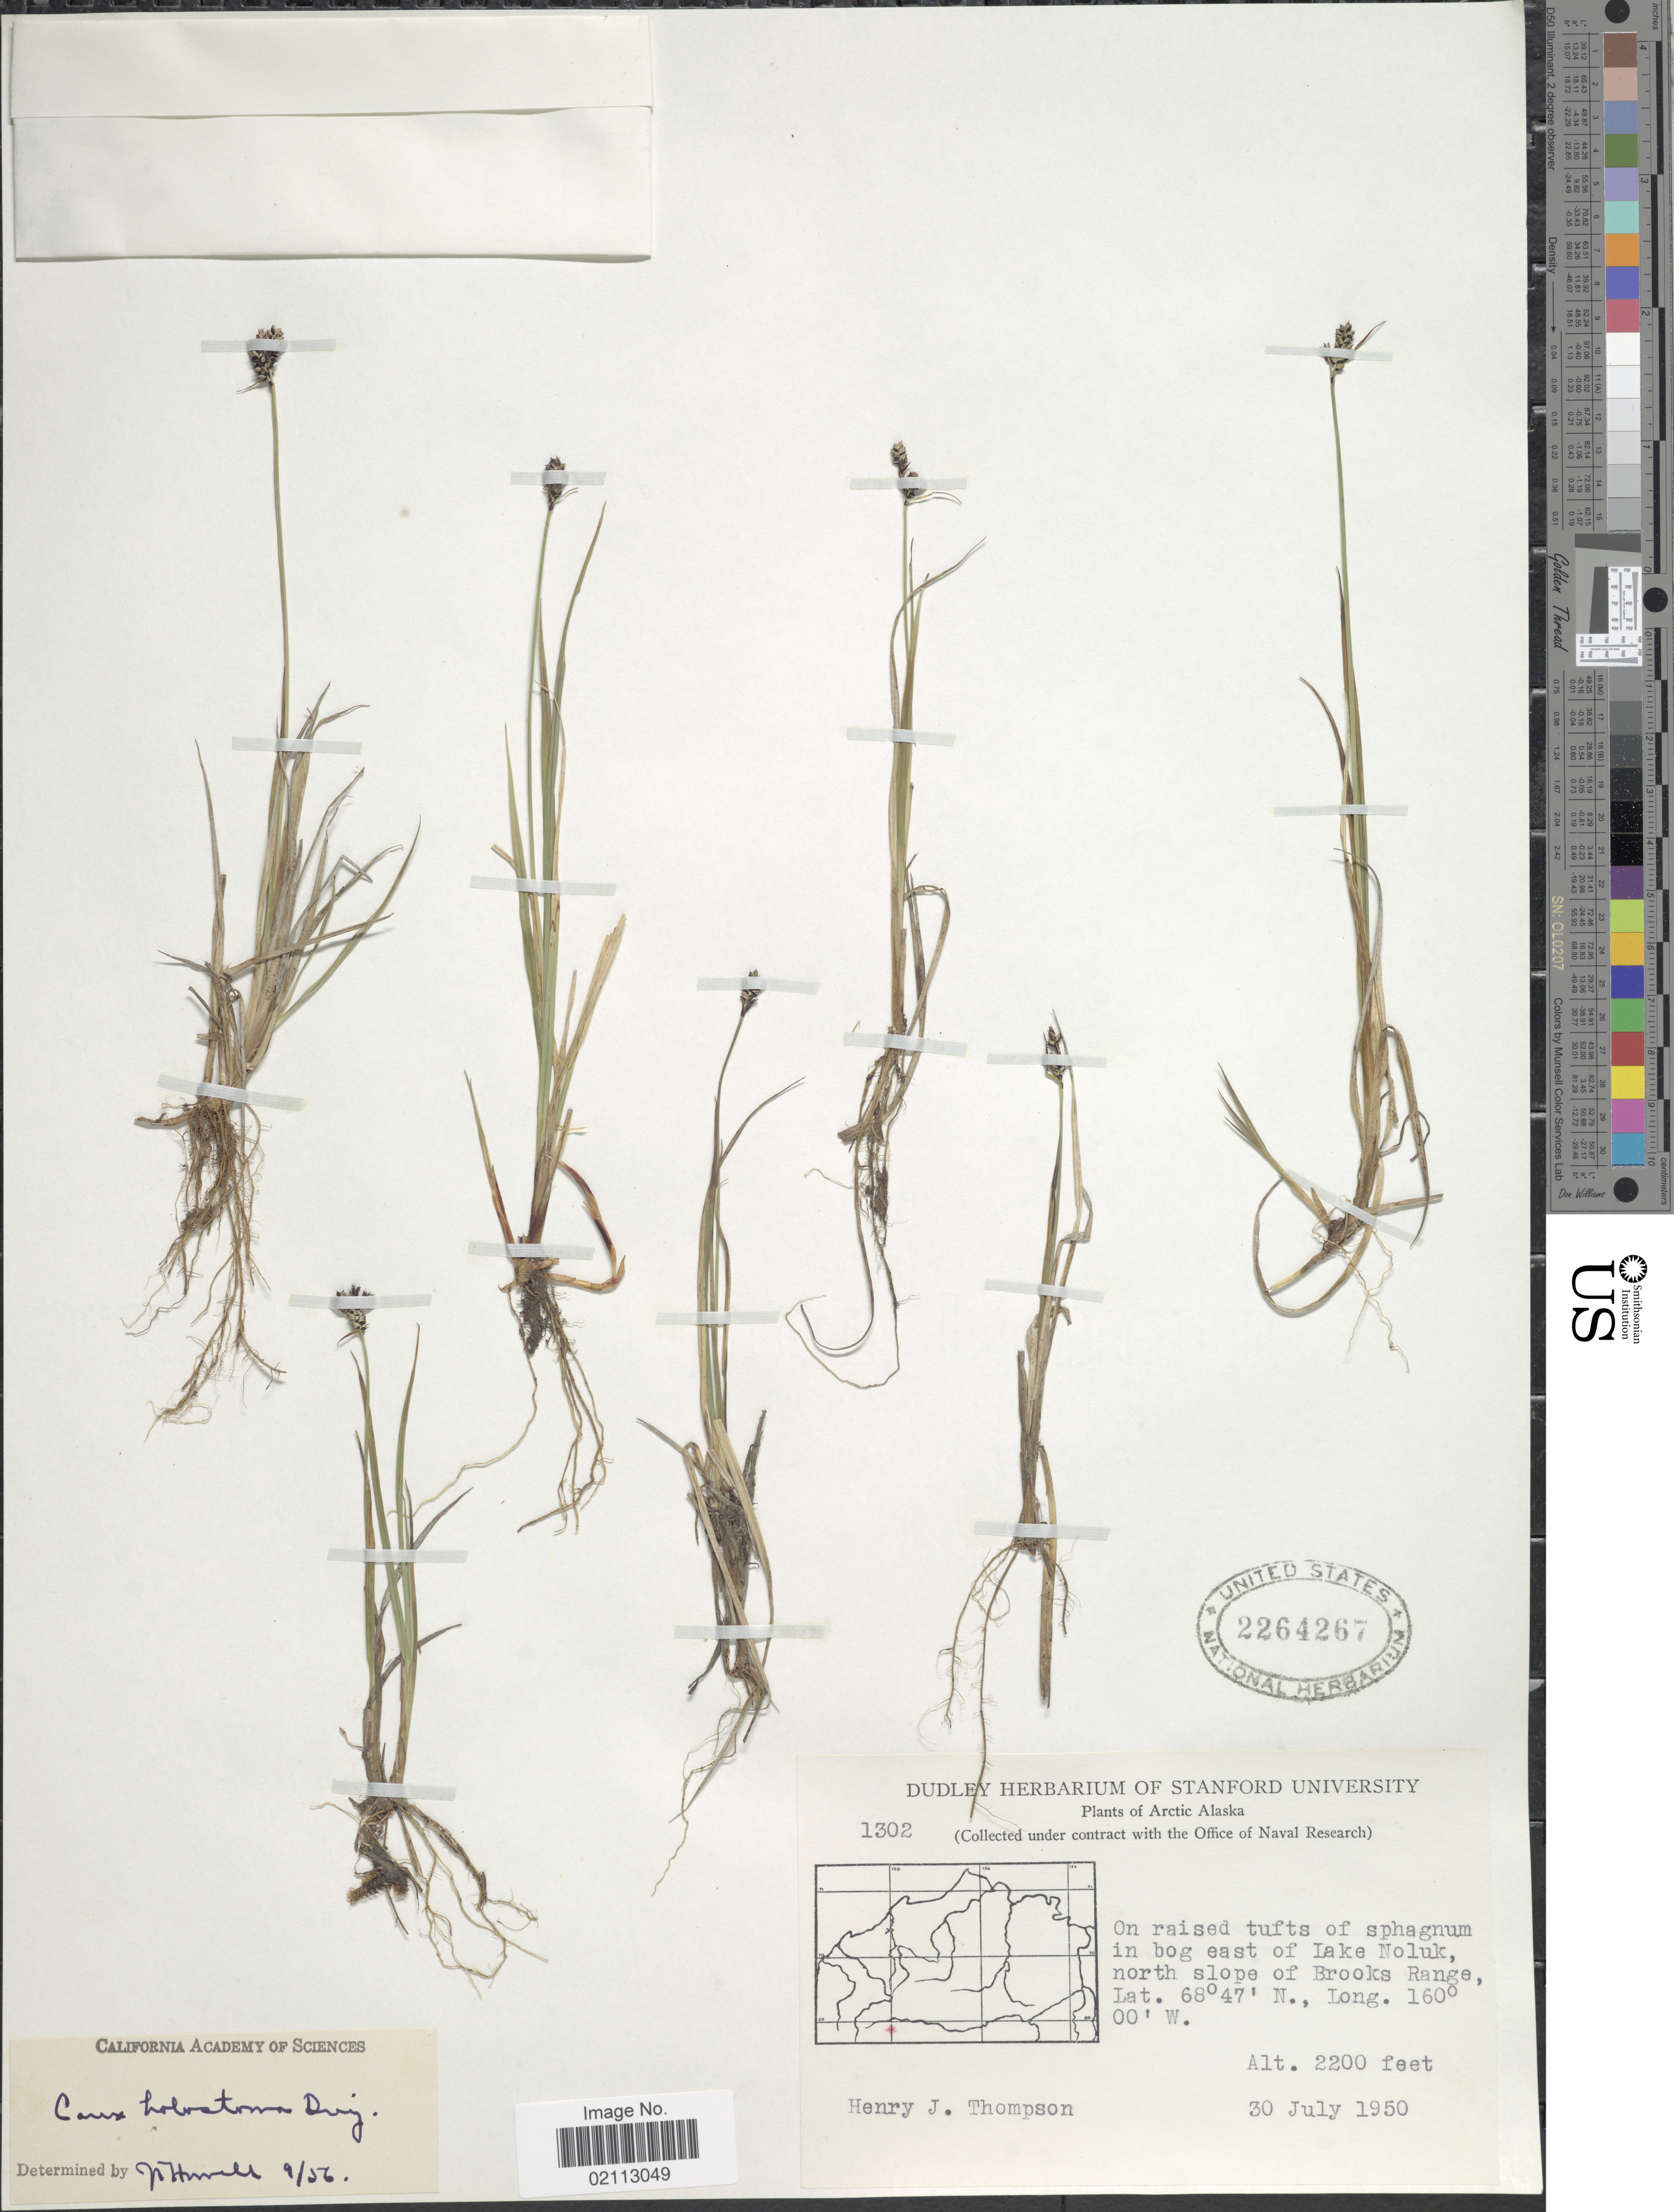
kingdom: Plantae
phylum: Tracheophyta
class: Liliopsida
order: Poales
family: Cyperaceae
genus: Carex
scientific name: Carex holostoma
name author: Drejer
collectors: H. J. Thompson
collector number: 1302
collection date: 1950-07-30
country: United States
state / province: Alaska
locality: Arctic Alaska. On raised tufts of sphagnum in bog east of Lake Noluk, north slope of Brooks Range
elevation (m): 671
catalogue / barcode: US 2264267